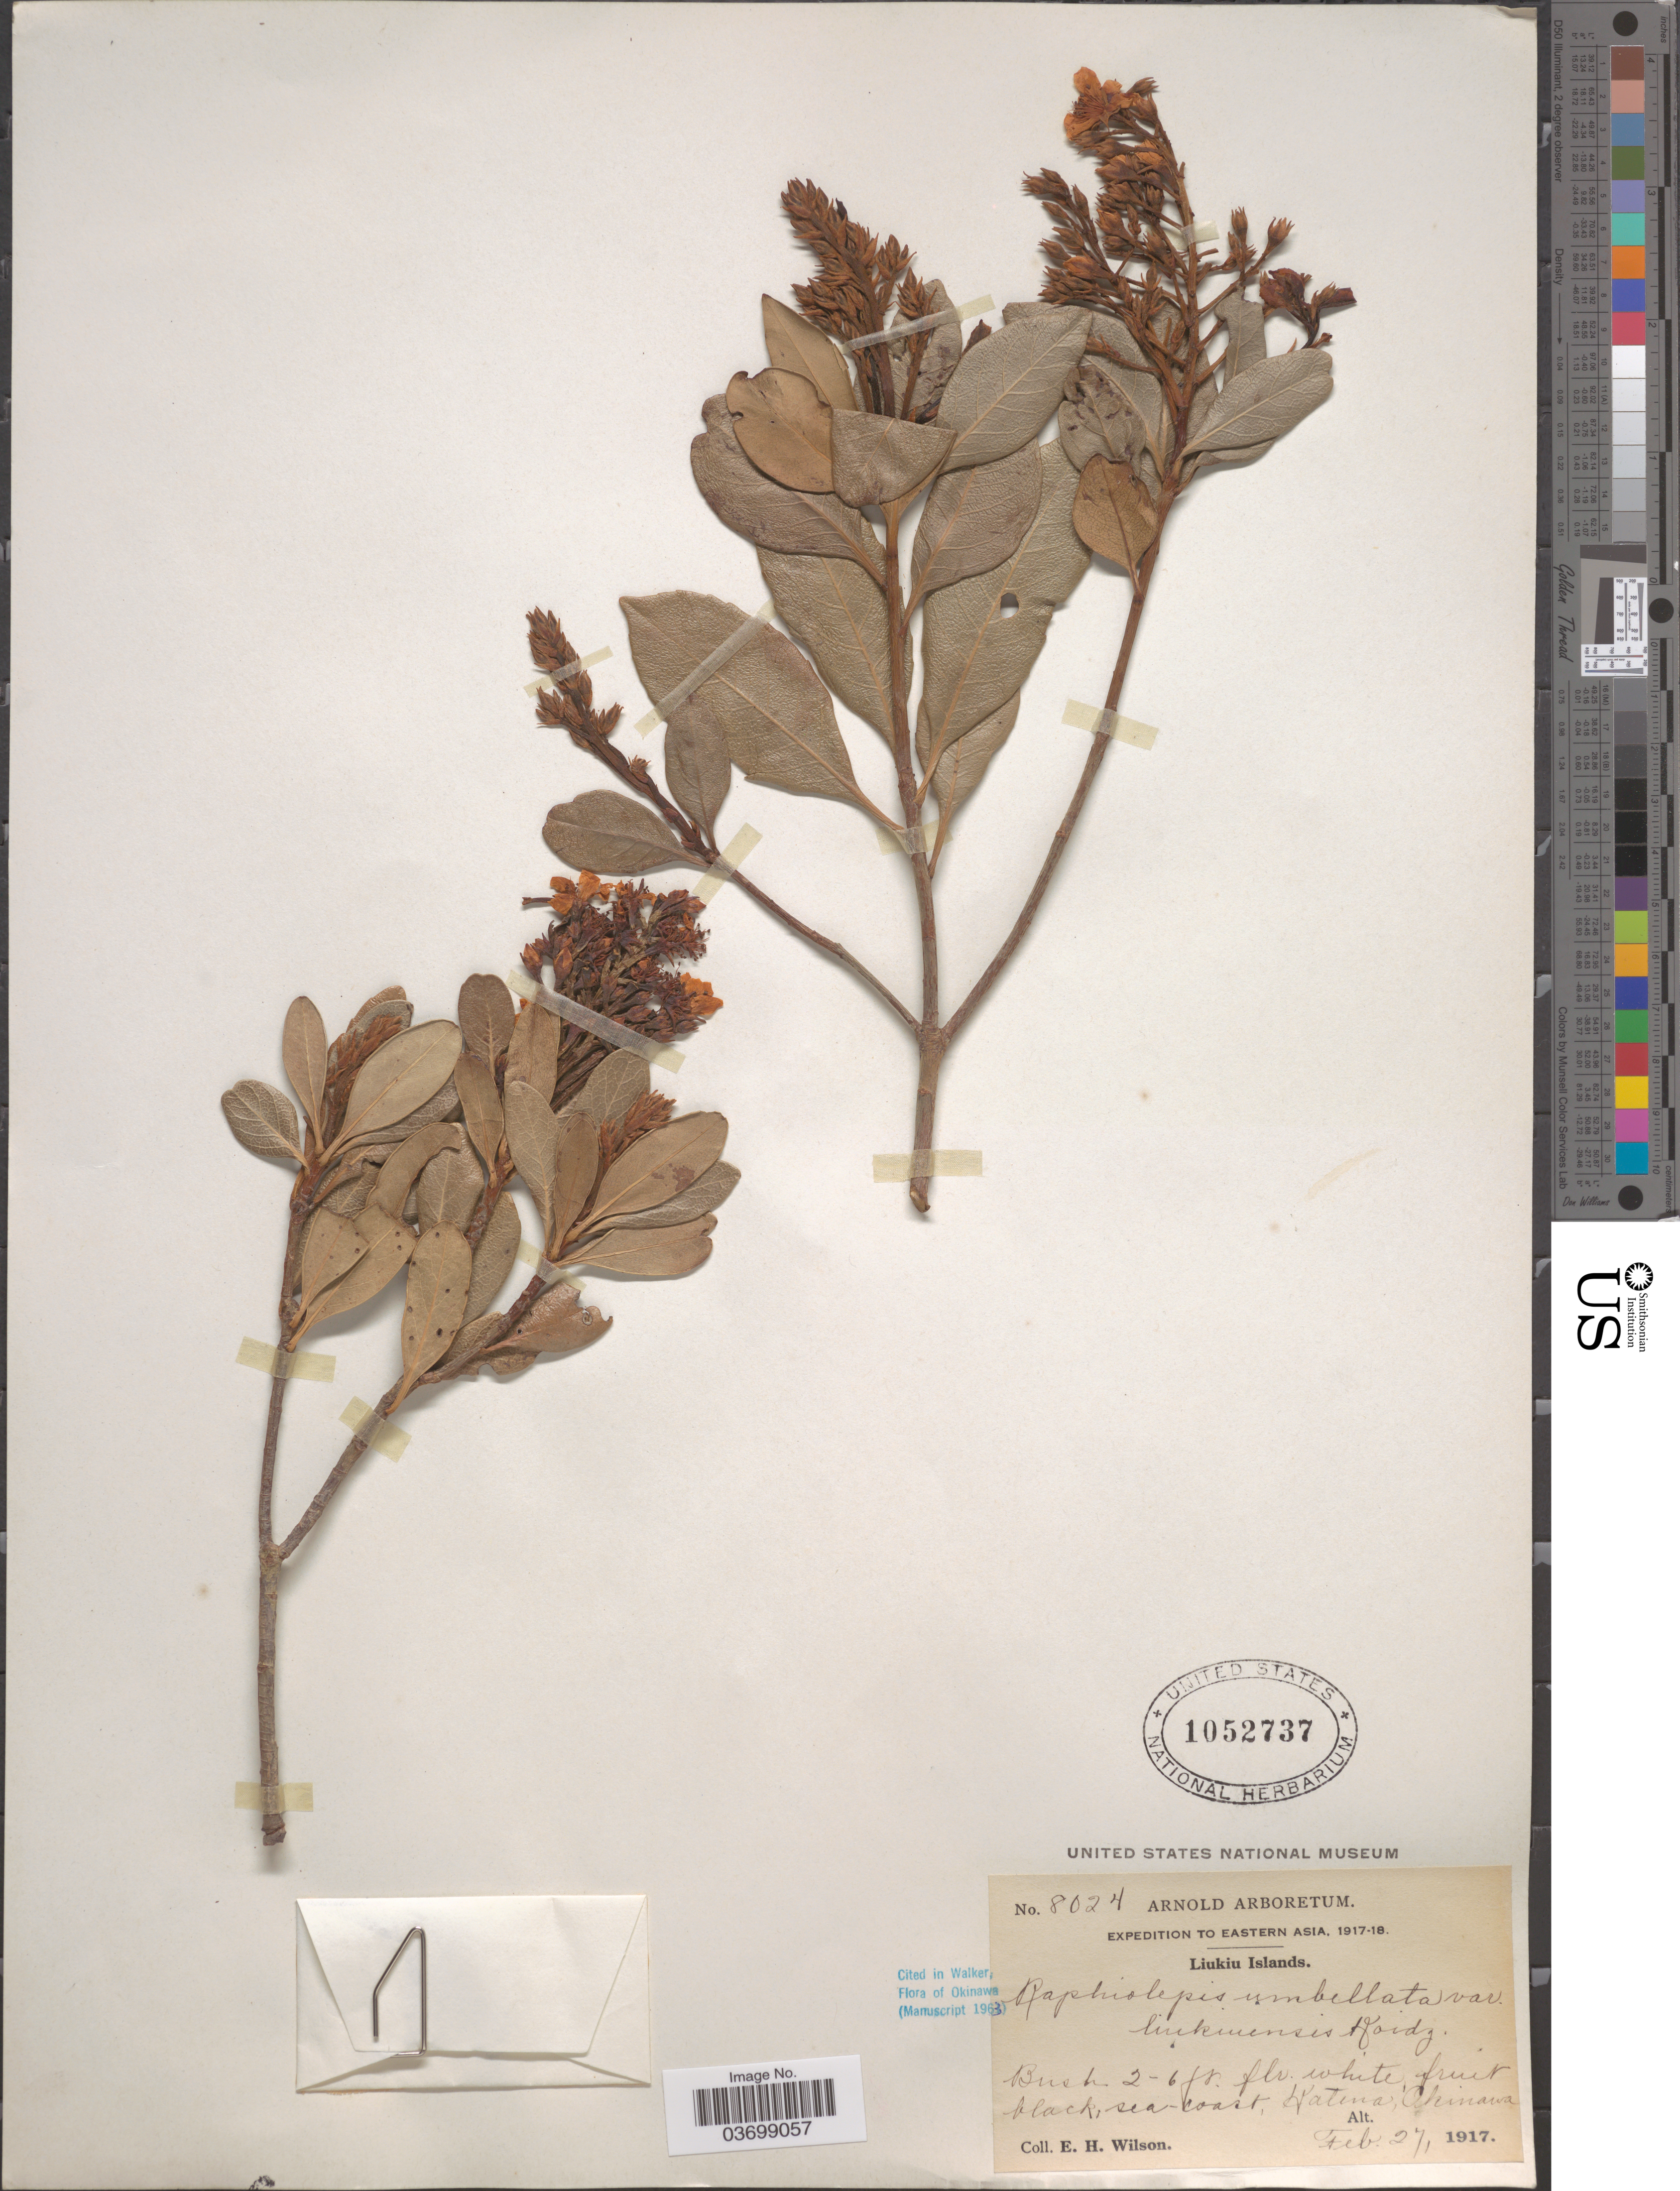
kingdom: Plantae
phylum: Tracheophyta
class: Magnoliopsida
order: Rosales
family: Rosaceae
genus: Rhaphiolepis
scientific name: Rhaphiolepis indica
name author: (L.) Lindl.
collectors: E. Wilson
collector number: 8024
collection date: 1917-02-27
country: Japan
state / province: Okinawa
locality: Eastern Asia. Liukiu Islands. Sea-coast, Katema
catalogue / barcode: US 1052737